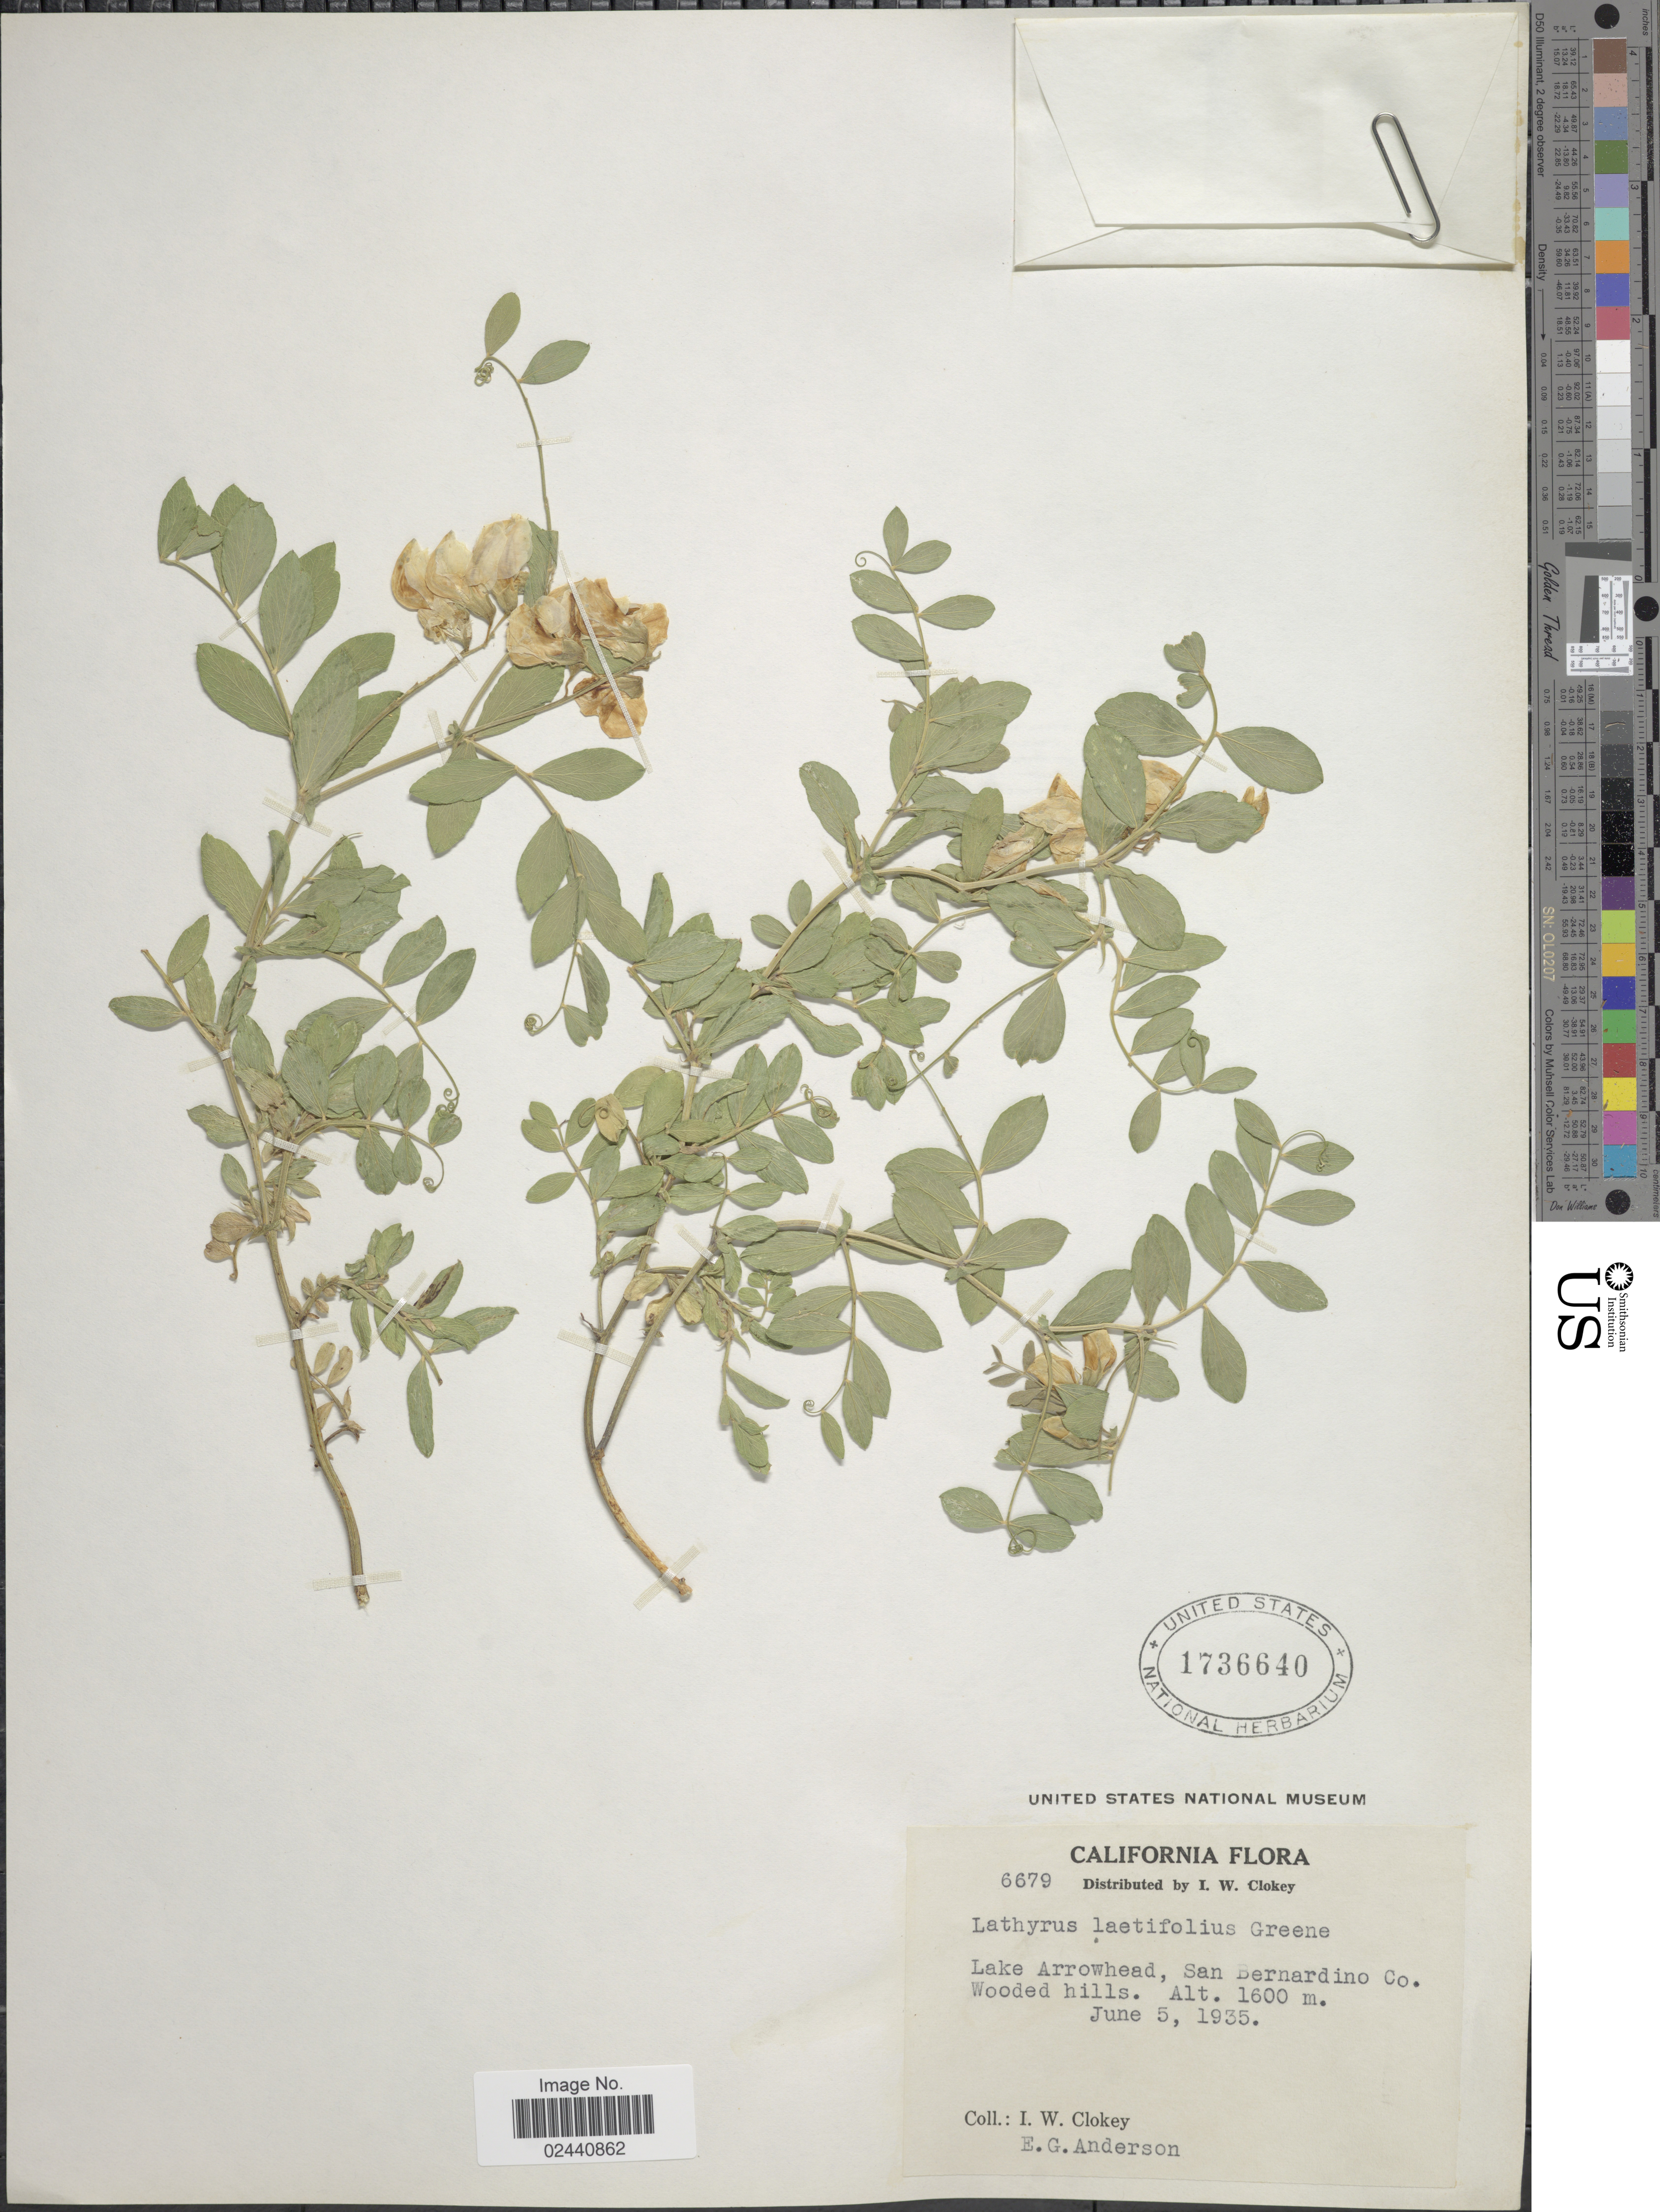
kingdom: Plantae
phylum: Tracheophyta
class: Magnoliopsida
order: Fabales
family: Fabaceae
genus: Lathyrus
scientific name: Lathyrus laetiflorus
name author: Greene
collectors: I. W. Clokey & E. G. Anderson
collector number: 6679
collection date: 1935-06-05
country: United States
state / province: California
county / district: San Bernardino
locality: Lake Arrowhead, San Bernardino Co., Wooded hills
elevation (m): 1600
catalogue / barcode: US 1736640